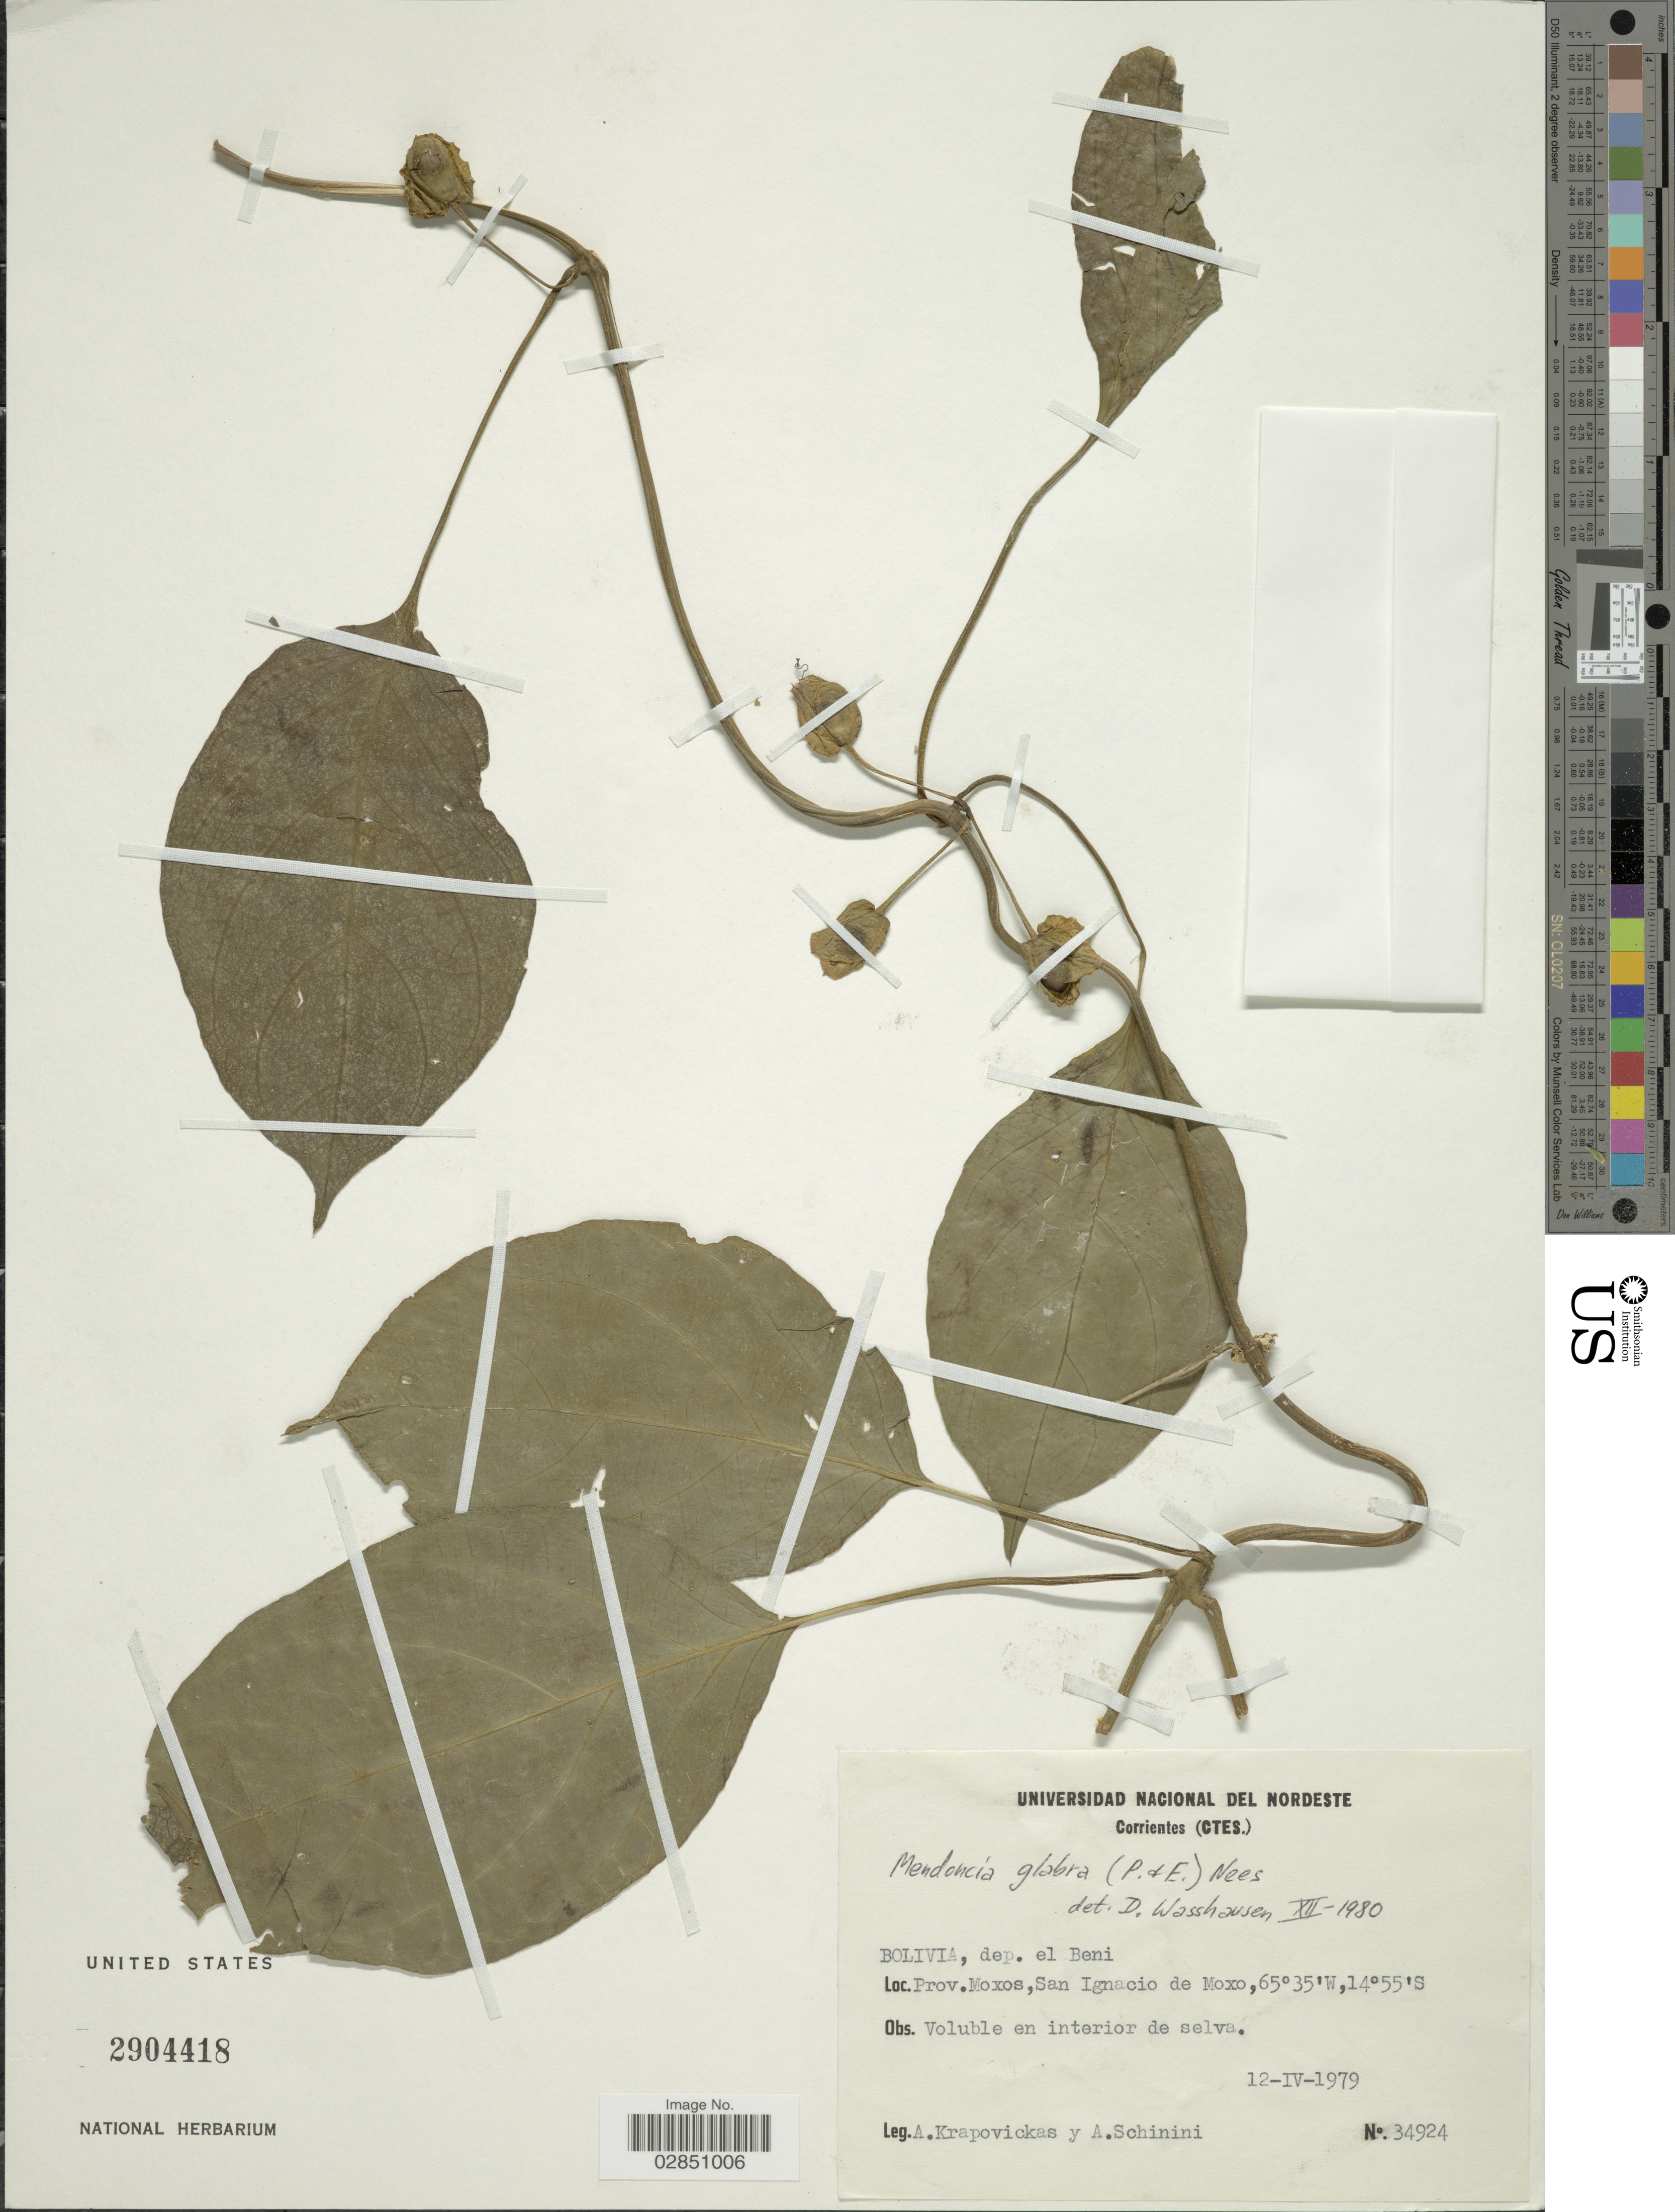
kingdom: Plantae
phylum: Tracheophyta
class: Magnoliopsida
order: Lamiales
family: Acanthaceae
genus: Mendoncia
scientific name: Mendoncia glabra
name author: (Poepp. & Endl.) Nees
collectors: A. Krapovickas & A. Schinini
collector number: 34924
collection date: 1979-04-12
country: Bolivia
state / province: Beni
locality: Dep. el Beni, Prov. Moxos, San Ignacio de Moxo.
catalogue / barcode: US 2904418